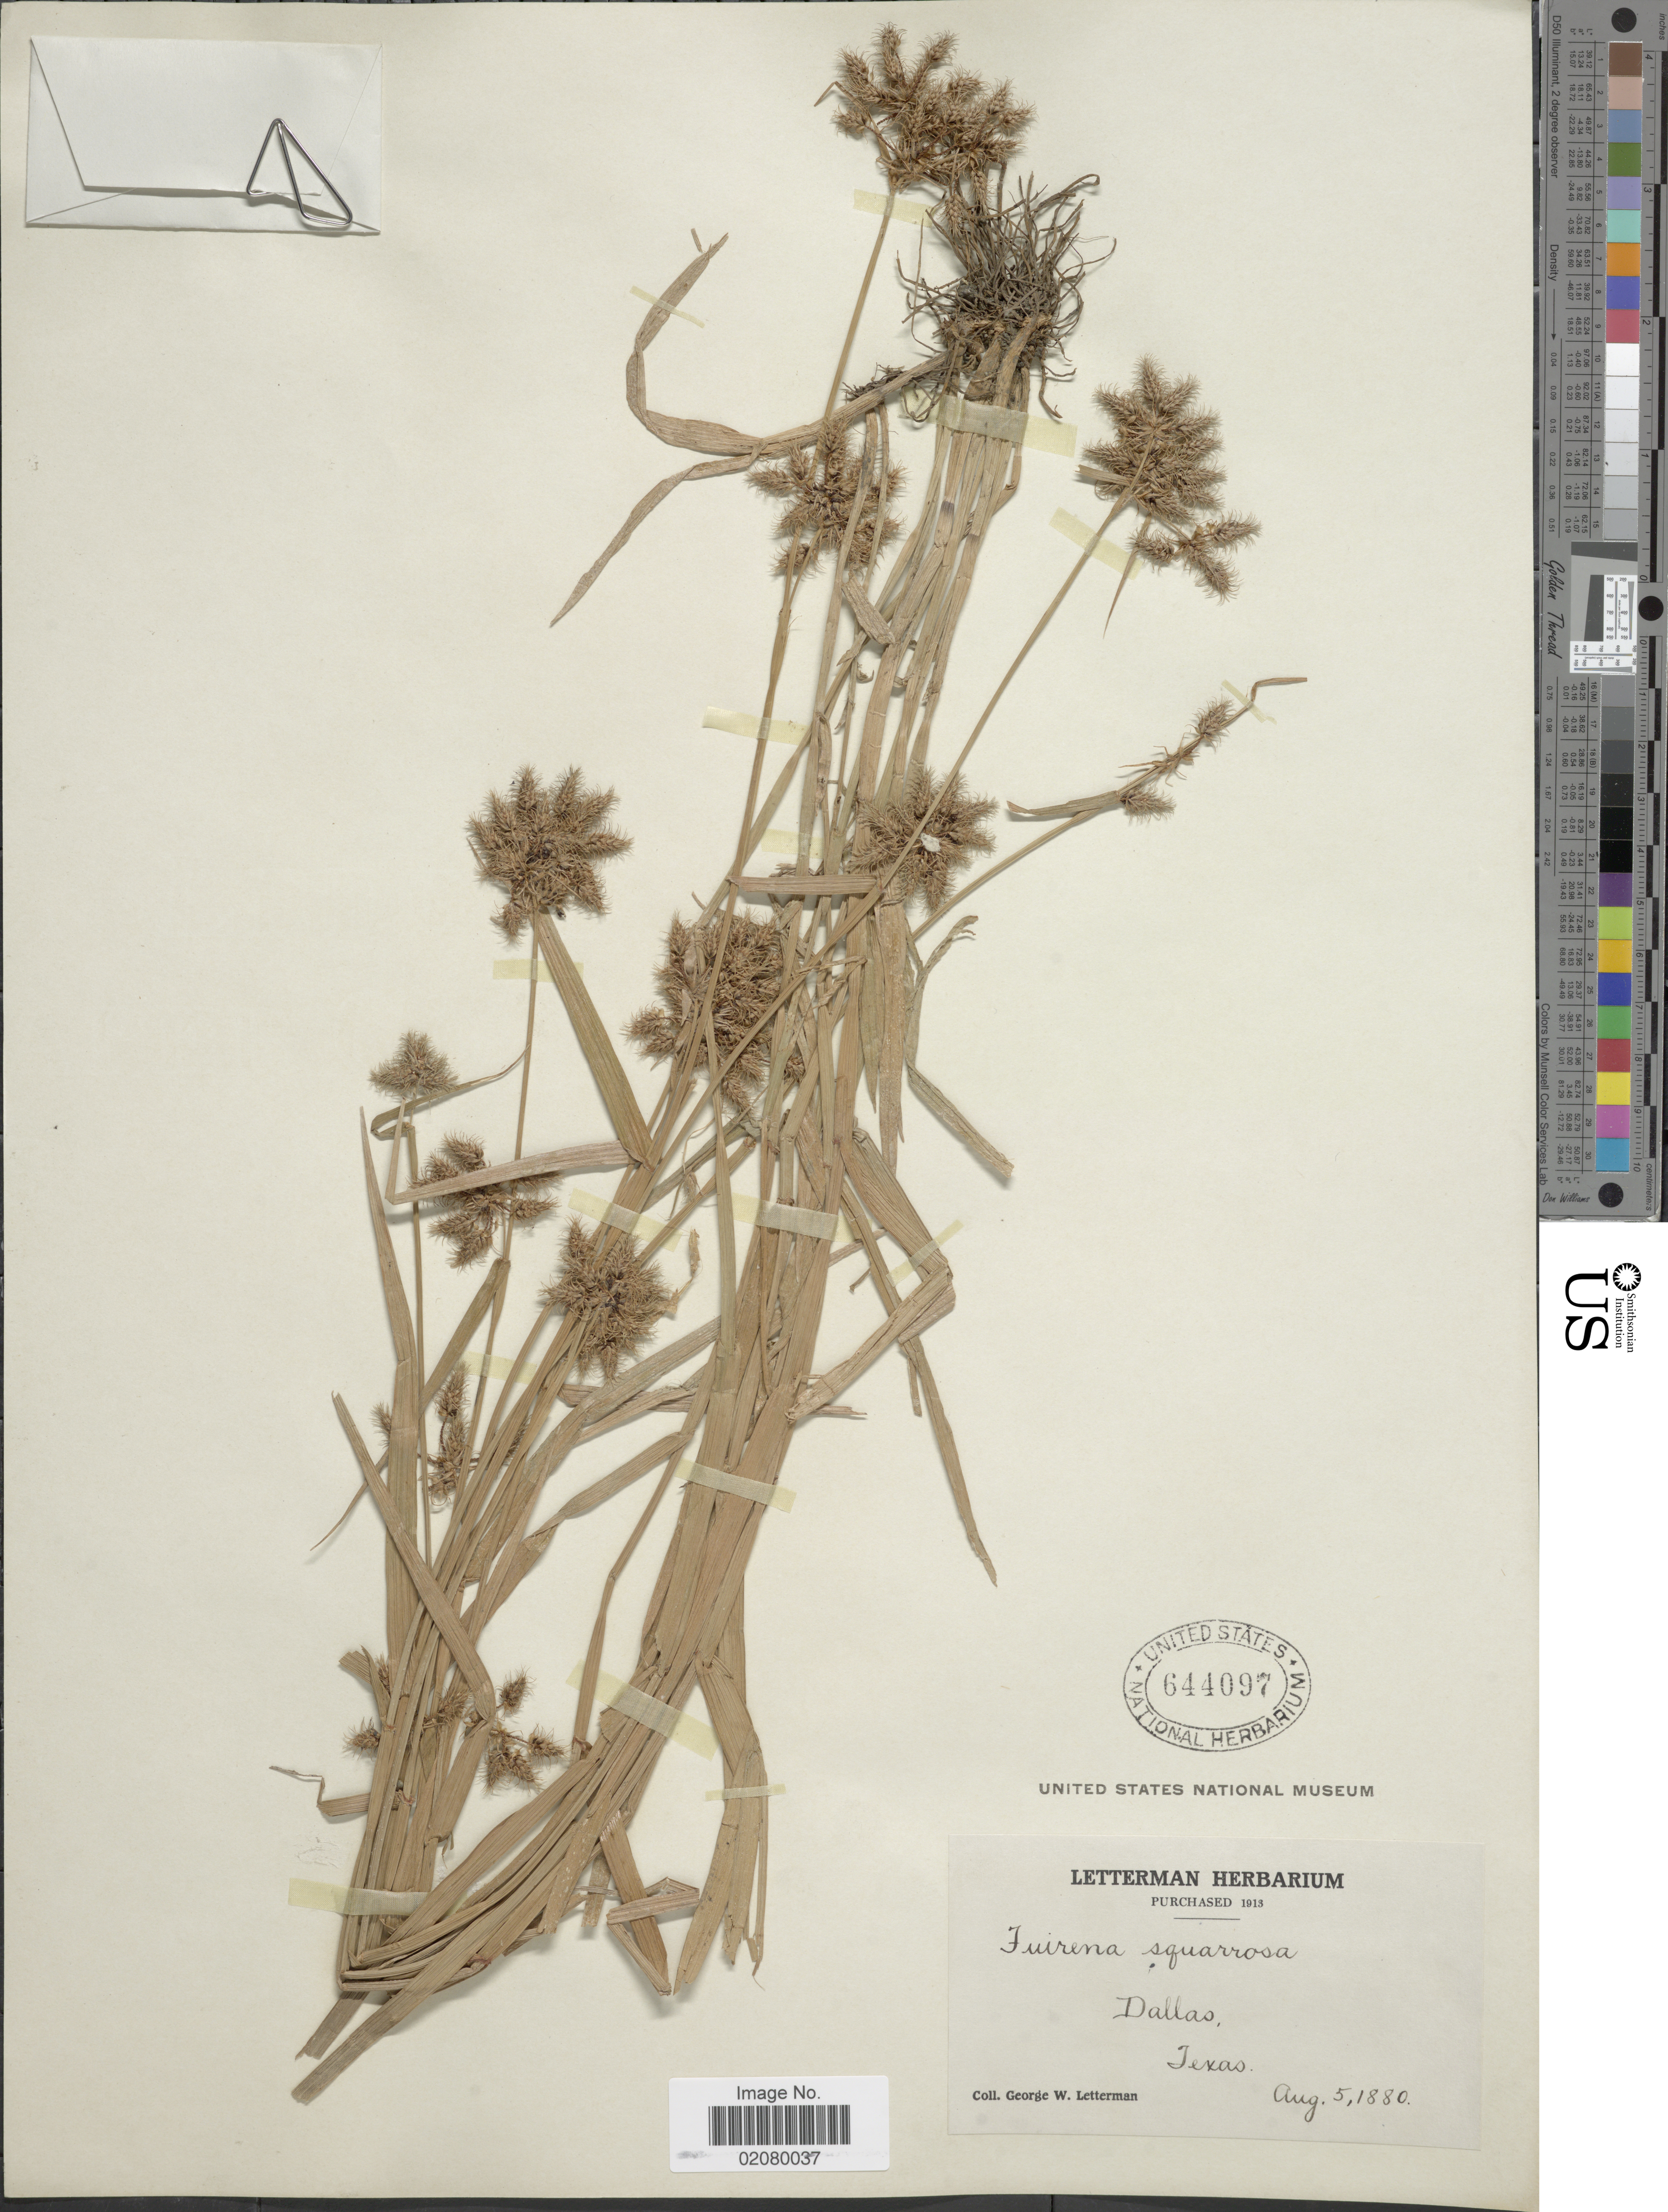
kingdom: Plantae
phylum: Tracheophyta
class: Liliopsida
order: Poales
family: Cyperaceae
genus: Fuirena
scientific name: Fuirena squarrosa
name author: Michx.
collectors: G. W. Letterman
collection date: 1880-08-05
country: United States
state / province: Texas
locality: Dallas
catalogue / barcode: US 644097